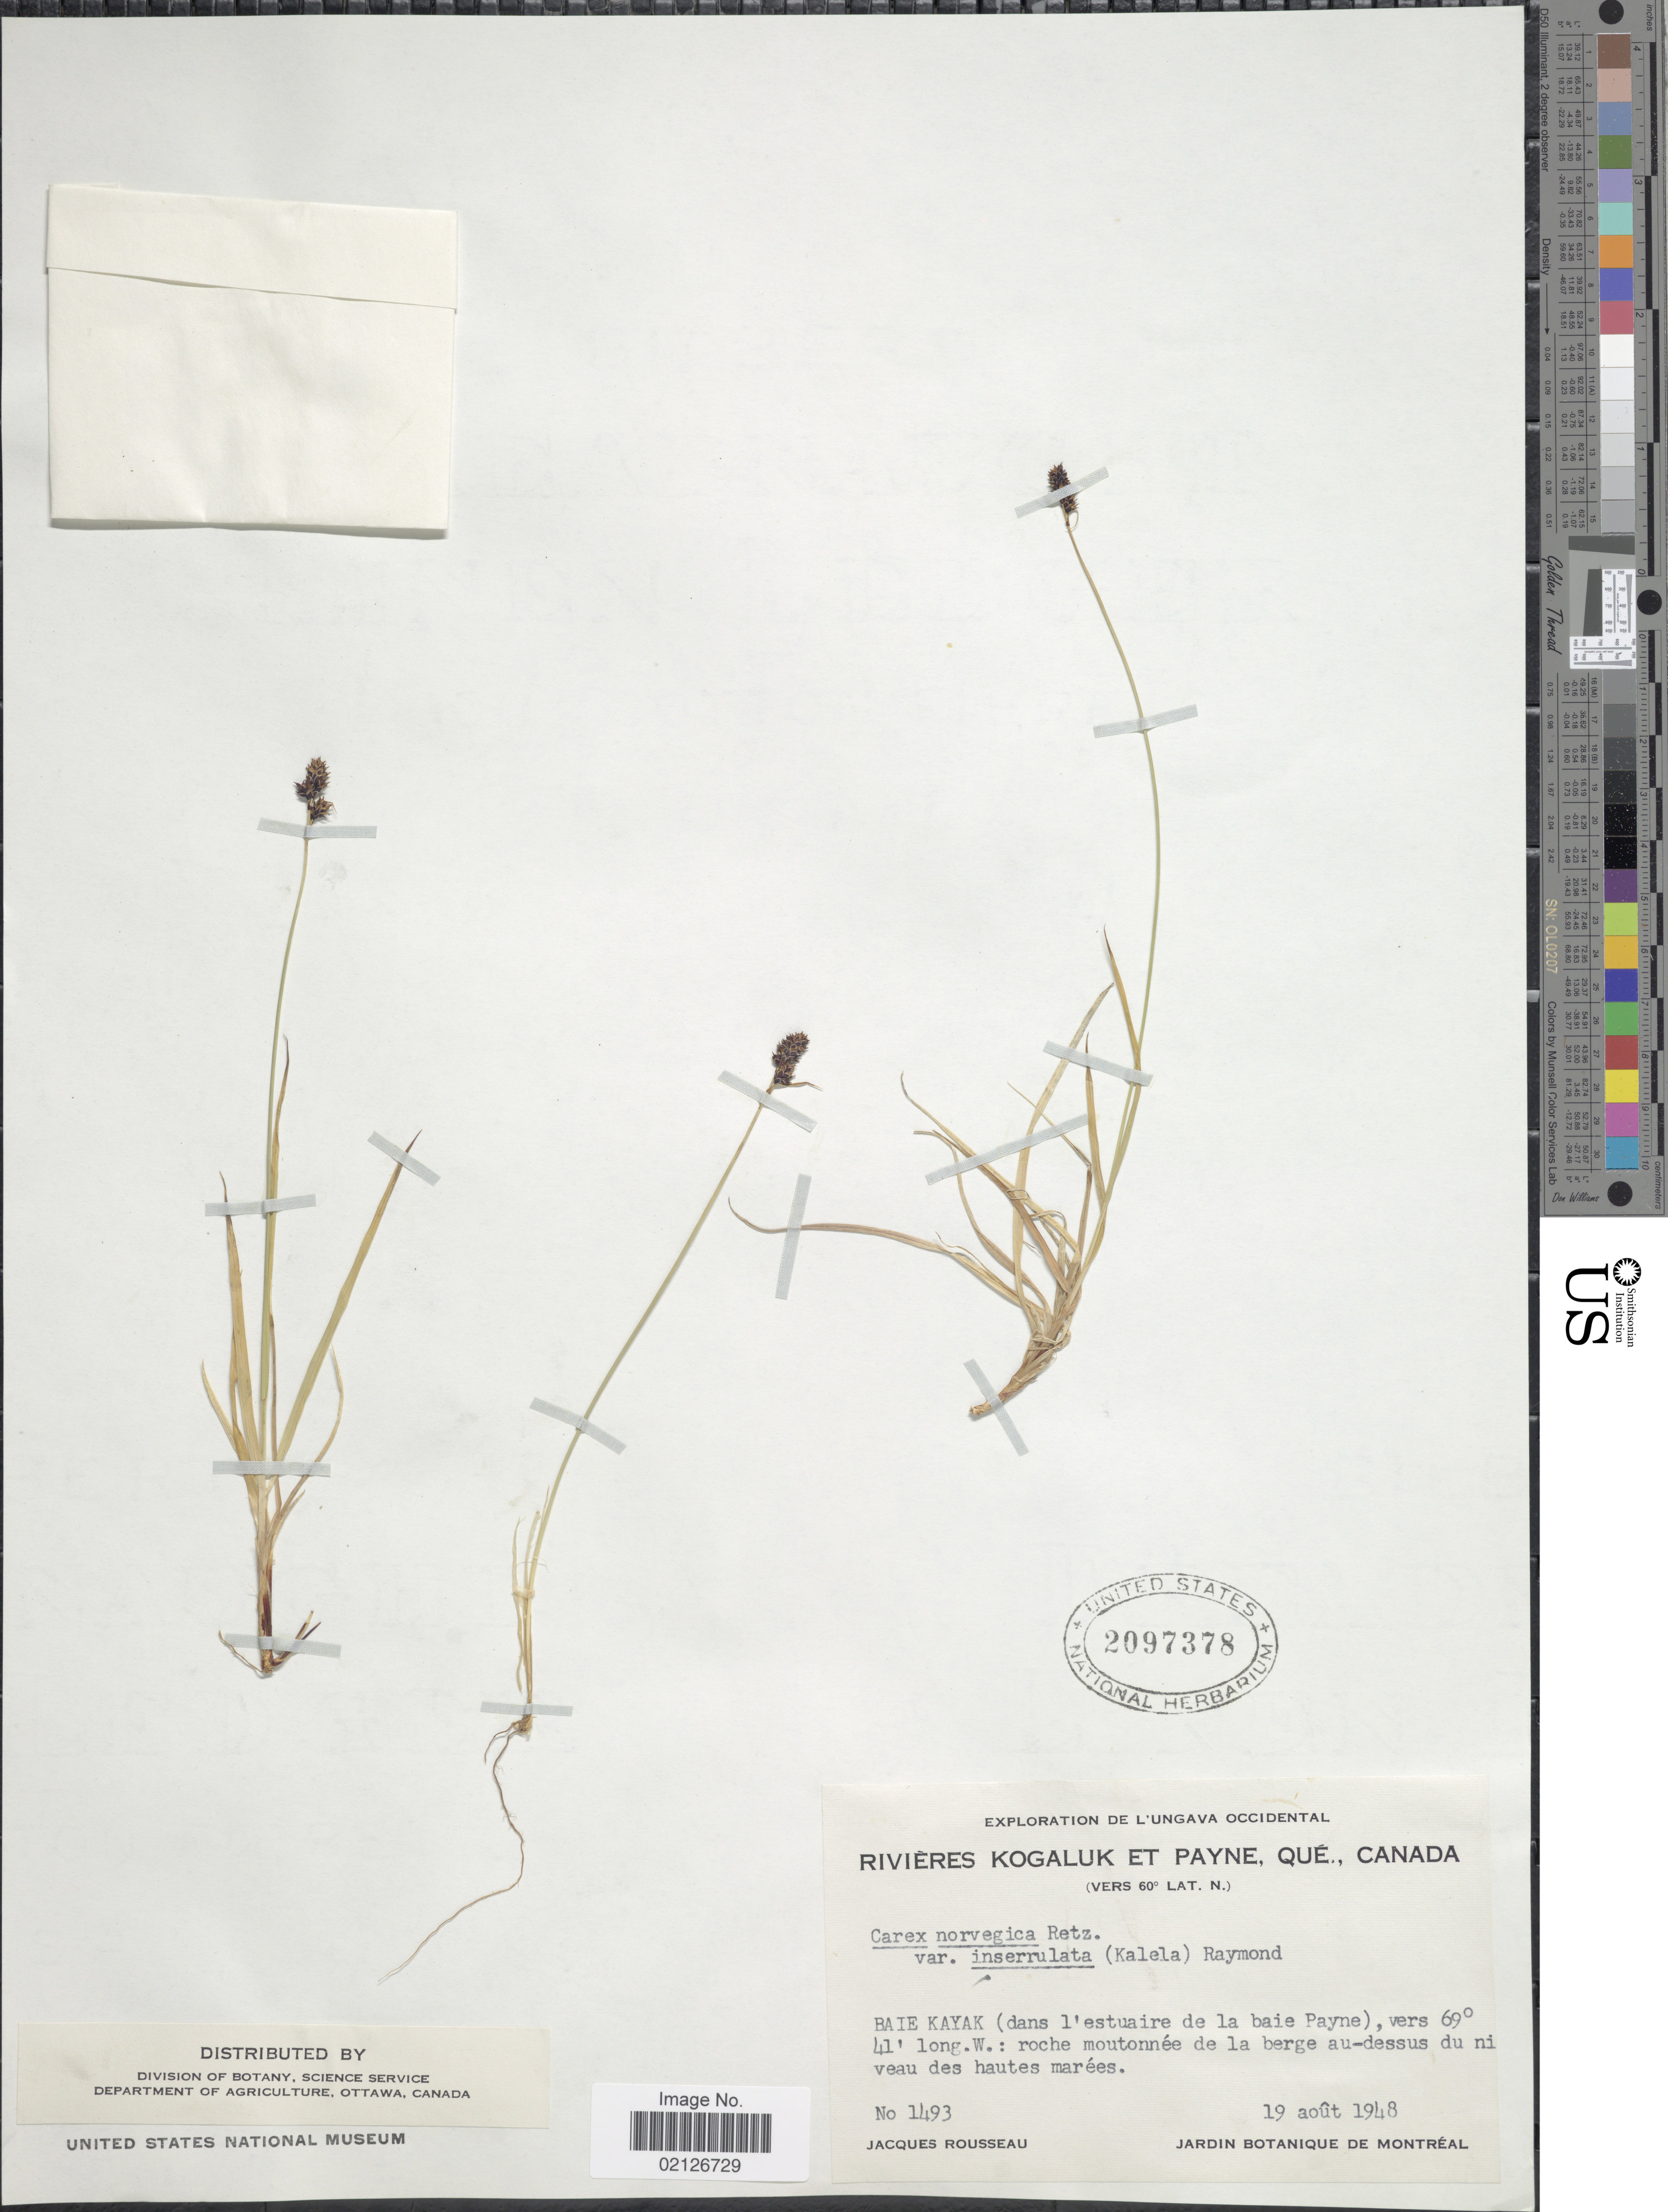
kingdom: Plantae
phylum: Tracheophyta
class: Liliopsida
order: Poales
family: Cyperaceae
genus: Carex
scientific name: Carex norvegica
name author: Retz.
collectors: J. Rousseau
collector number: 1493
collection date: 1948-08-19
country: Canada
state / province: Quebec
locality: D L'Ungava Occidental, Rivieres Kogaluk et Payne, Baie Kayak (dans l'estuaire de la baie Payne), roche moutonnee de la berge aus-dessus du ni veau des hautes marees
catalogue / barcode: US 2097378